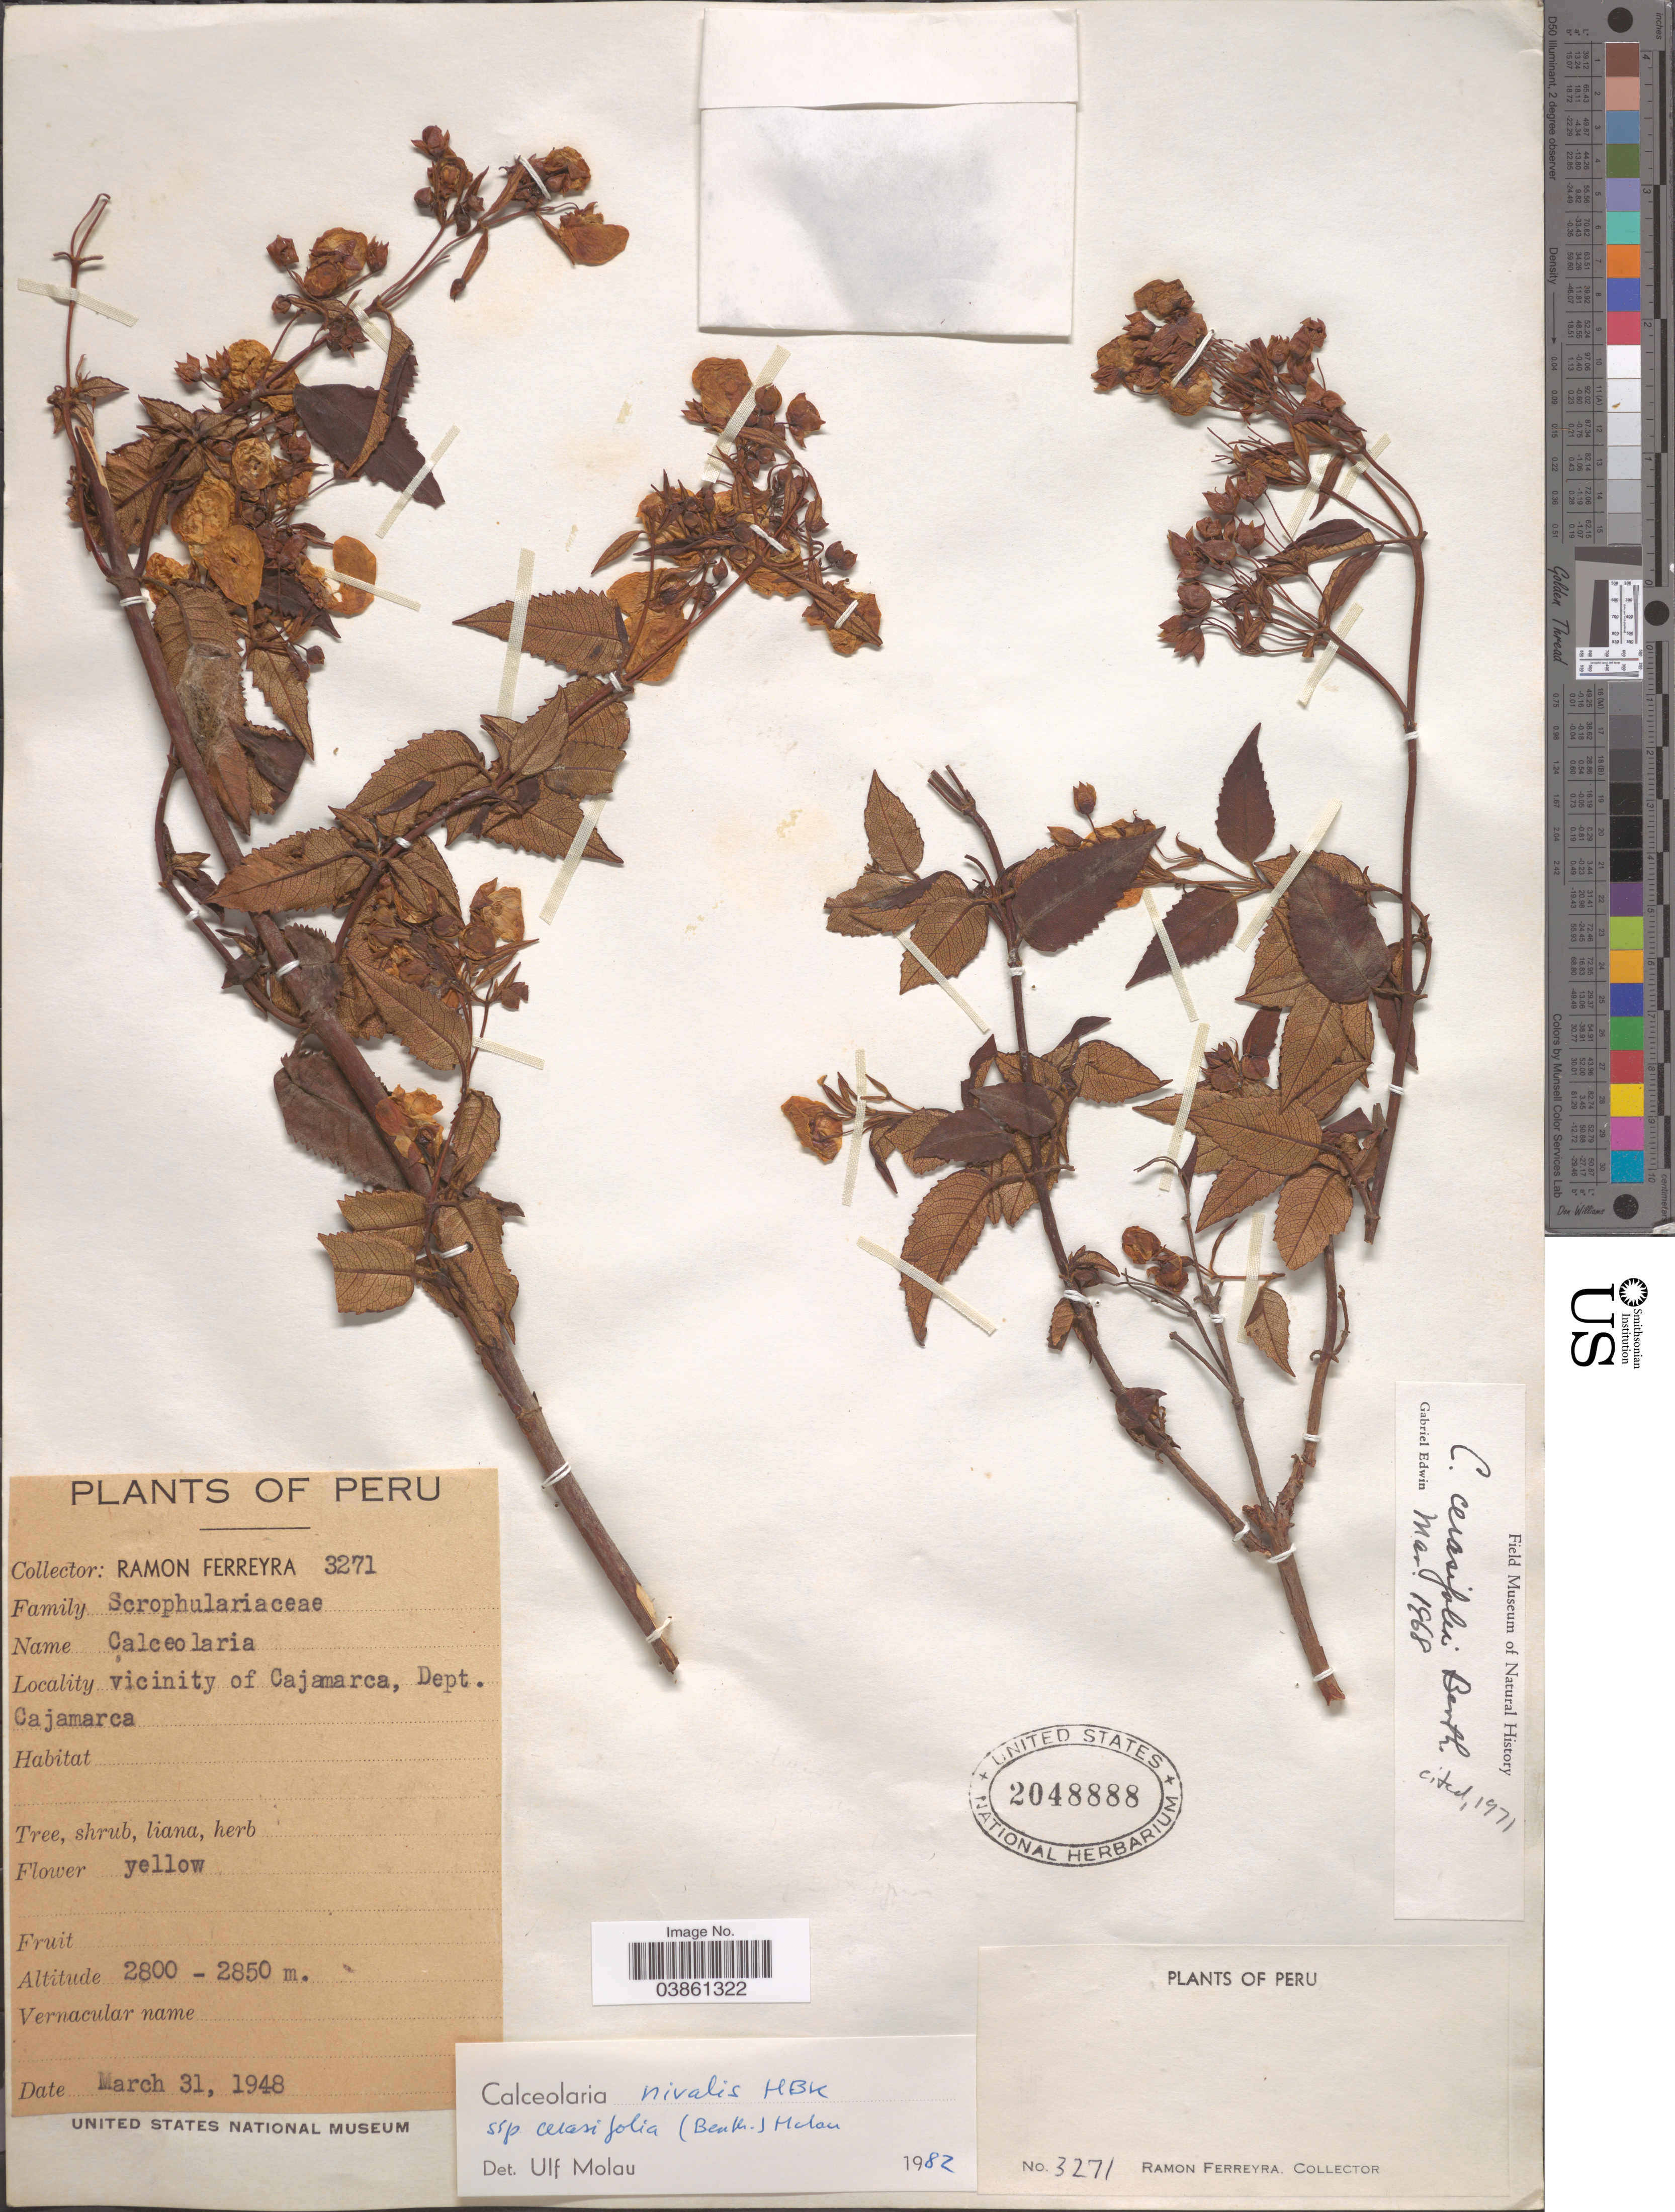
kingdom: Plantae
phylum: Tracheophyta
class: Magnoliopsida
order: Lamiales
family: Calceolariaceae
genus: Calceolaria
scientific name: Calceolaria nivalis subsp. cerasifolia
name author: (Benth.) Molau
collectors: R. A. Ferreyra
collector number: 3271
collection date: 1948-03-31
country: Peru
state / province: Cajamarca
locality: Vicinity of Cajamarca, Dept. Cajamarca.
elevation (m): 2800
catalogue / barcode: US 2048888